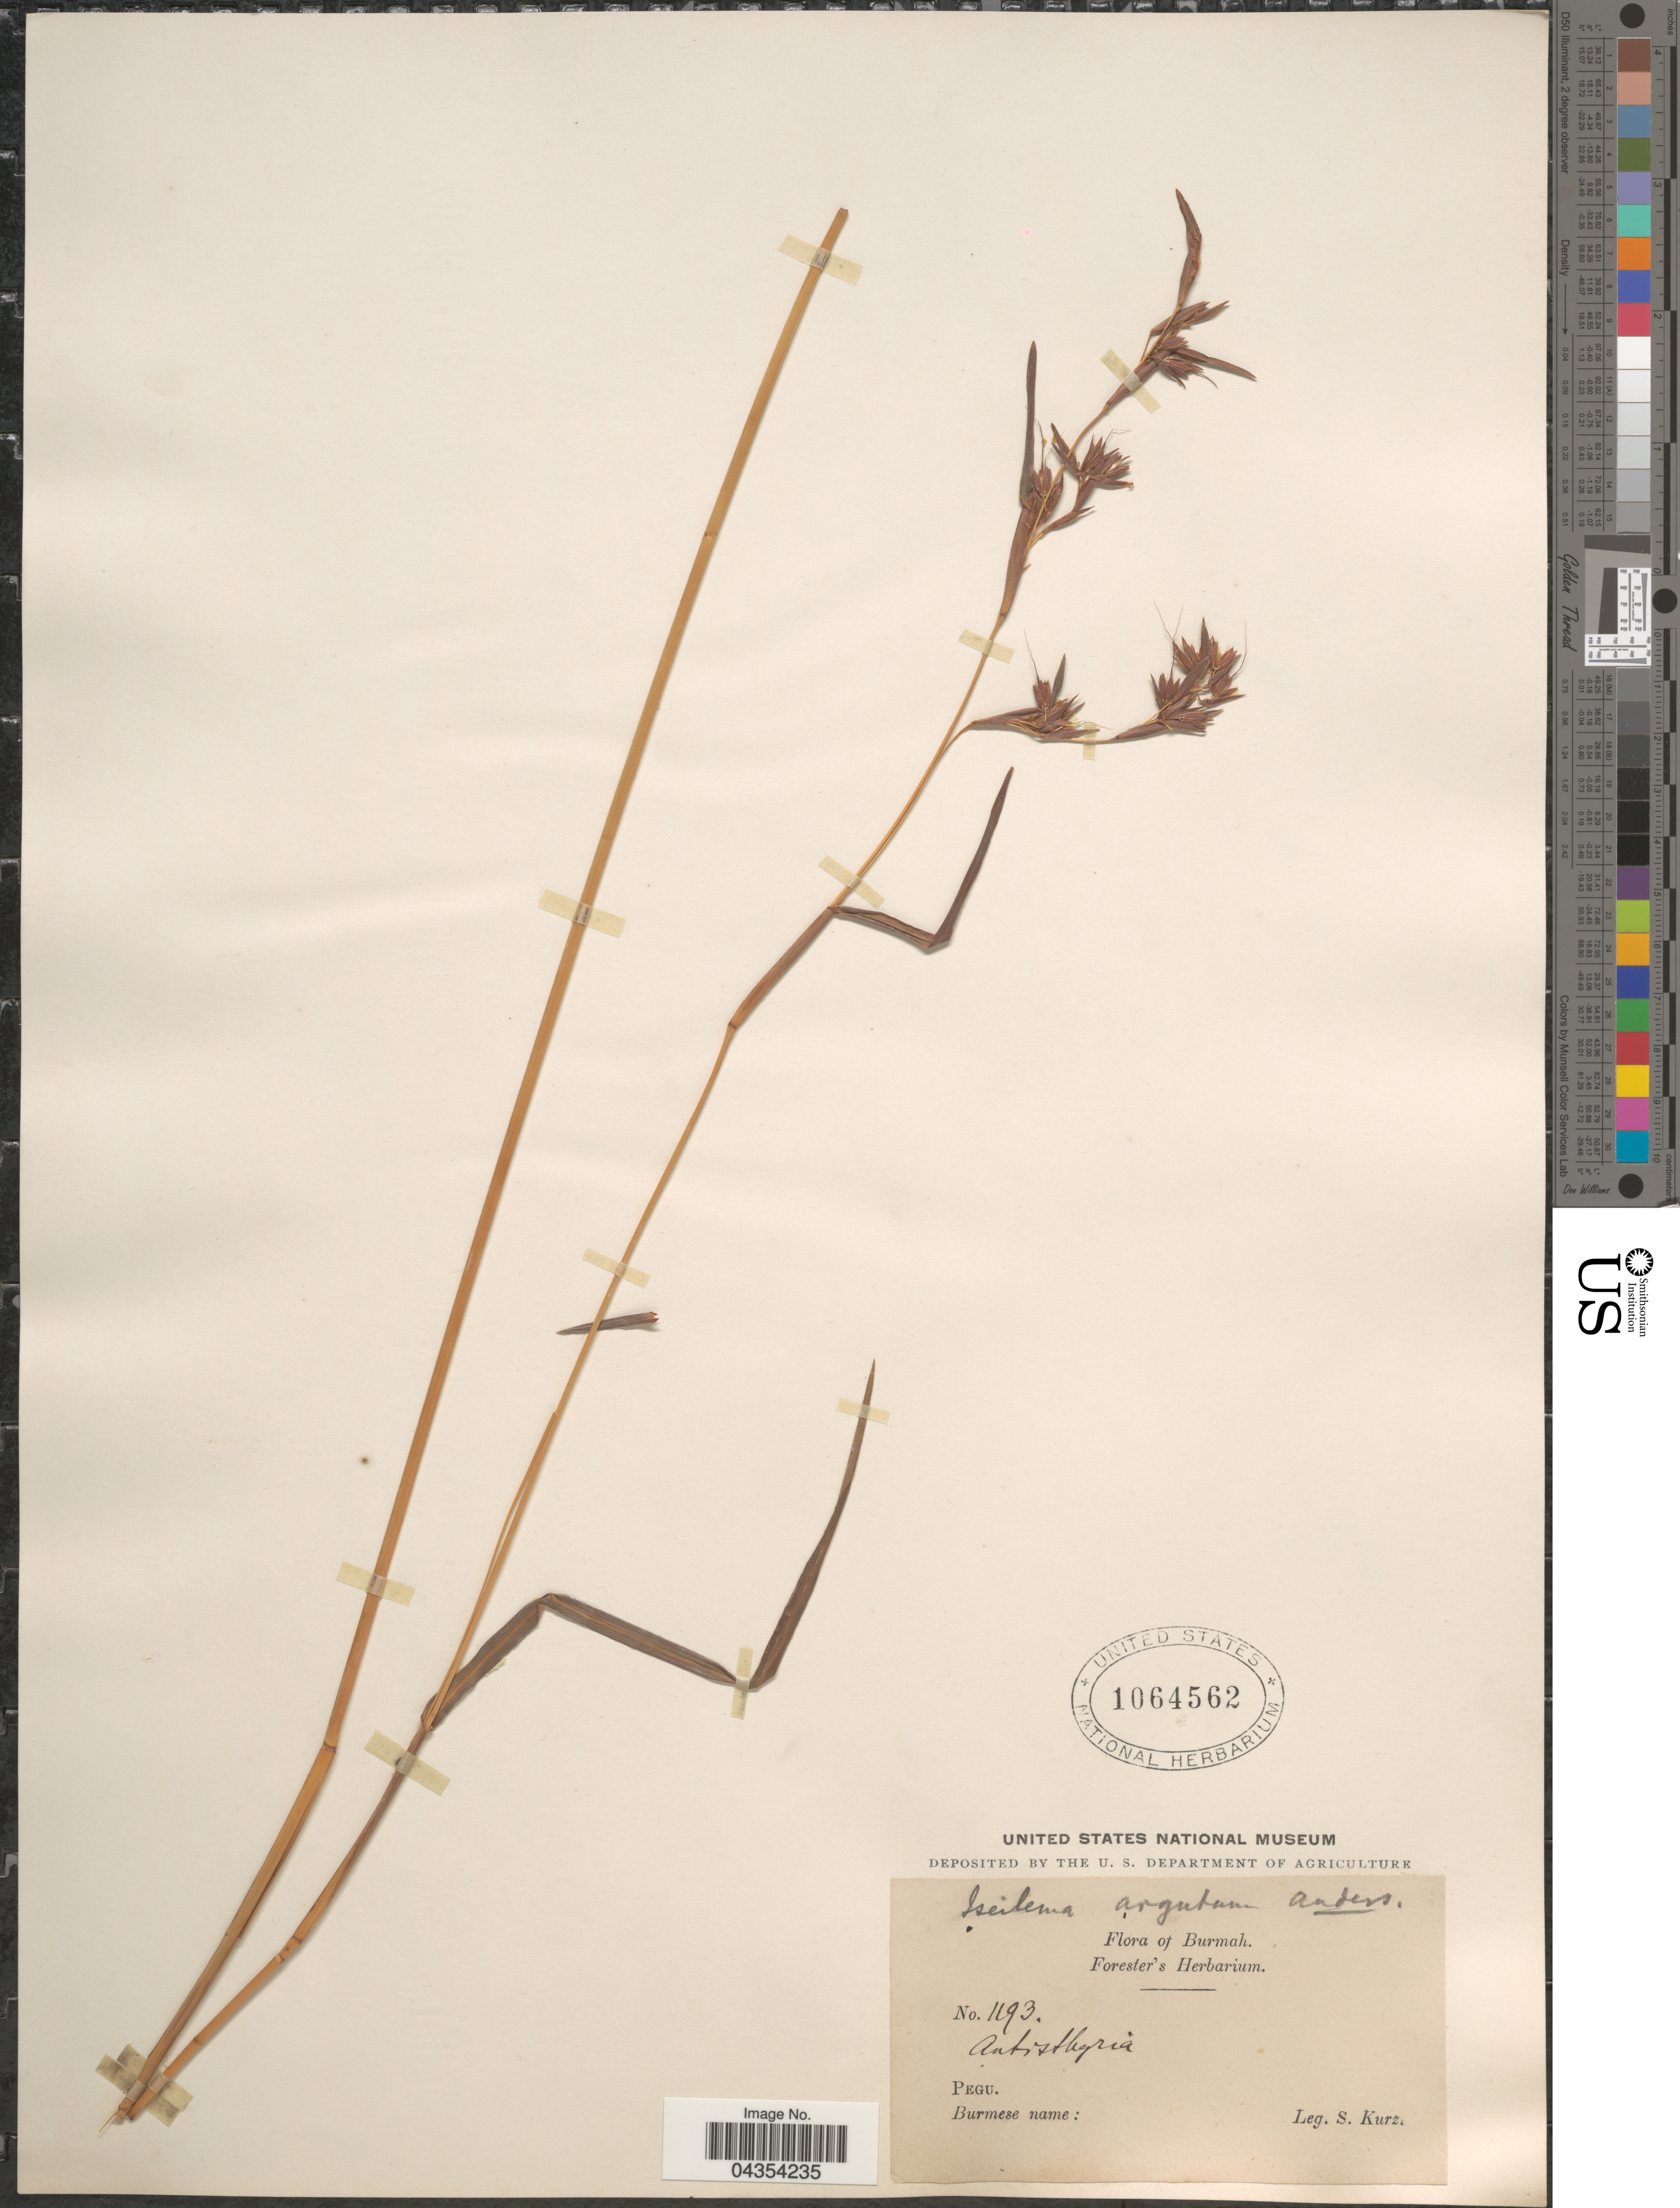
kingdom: Plantae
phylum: Tracheophyta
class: Liliopsida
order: Poales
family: Poaceae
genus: Iseilema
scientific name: Iseilema argutum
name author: (Nees) Andersson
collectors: S. Kurz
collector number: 1193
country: Myanmar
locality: Burmah.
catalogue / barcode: US 1064562